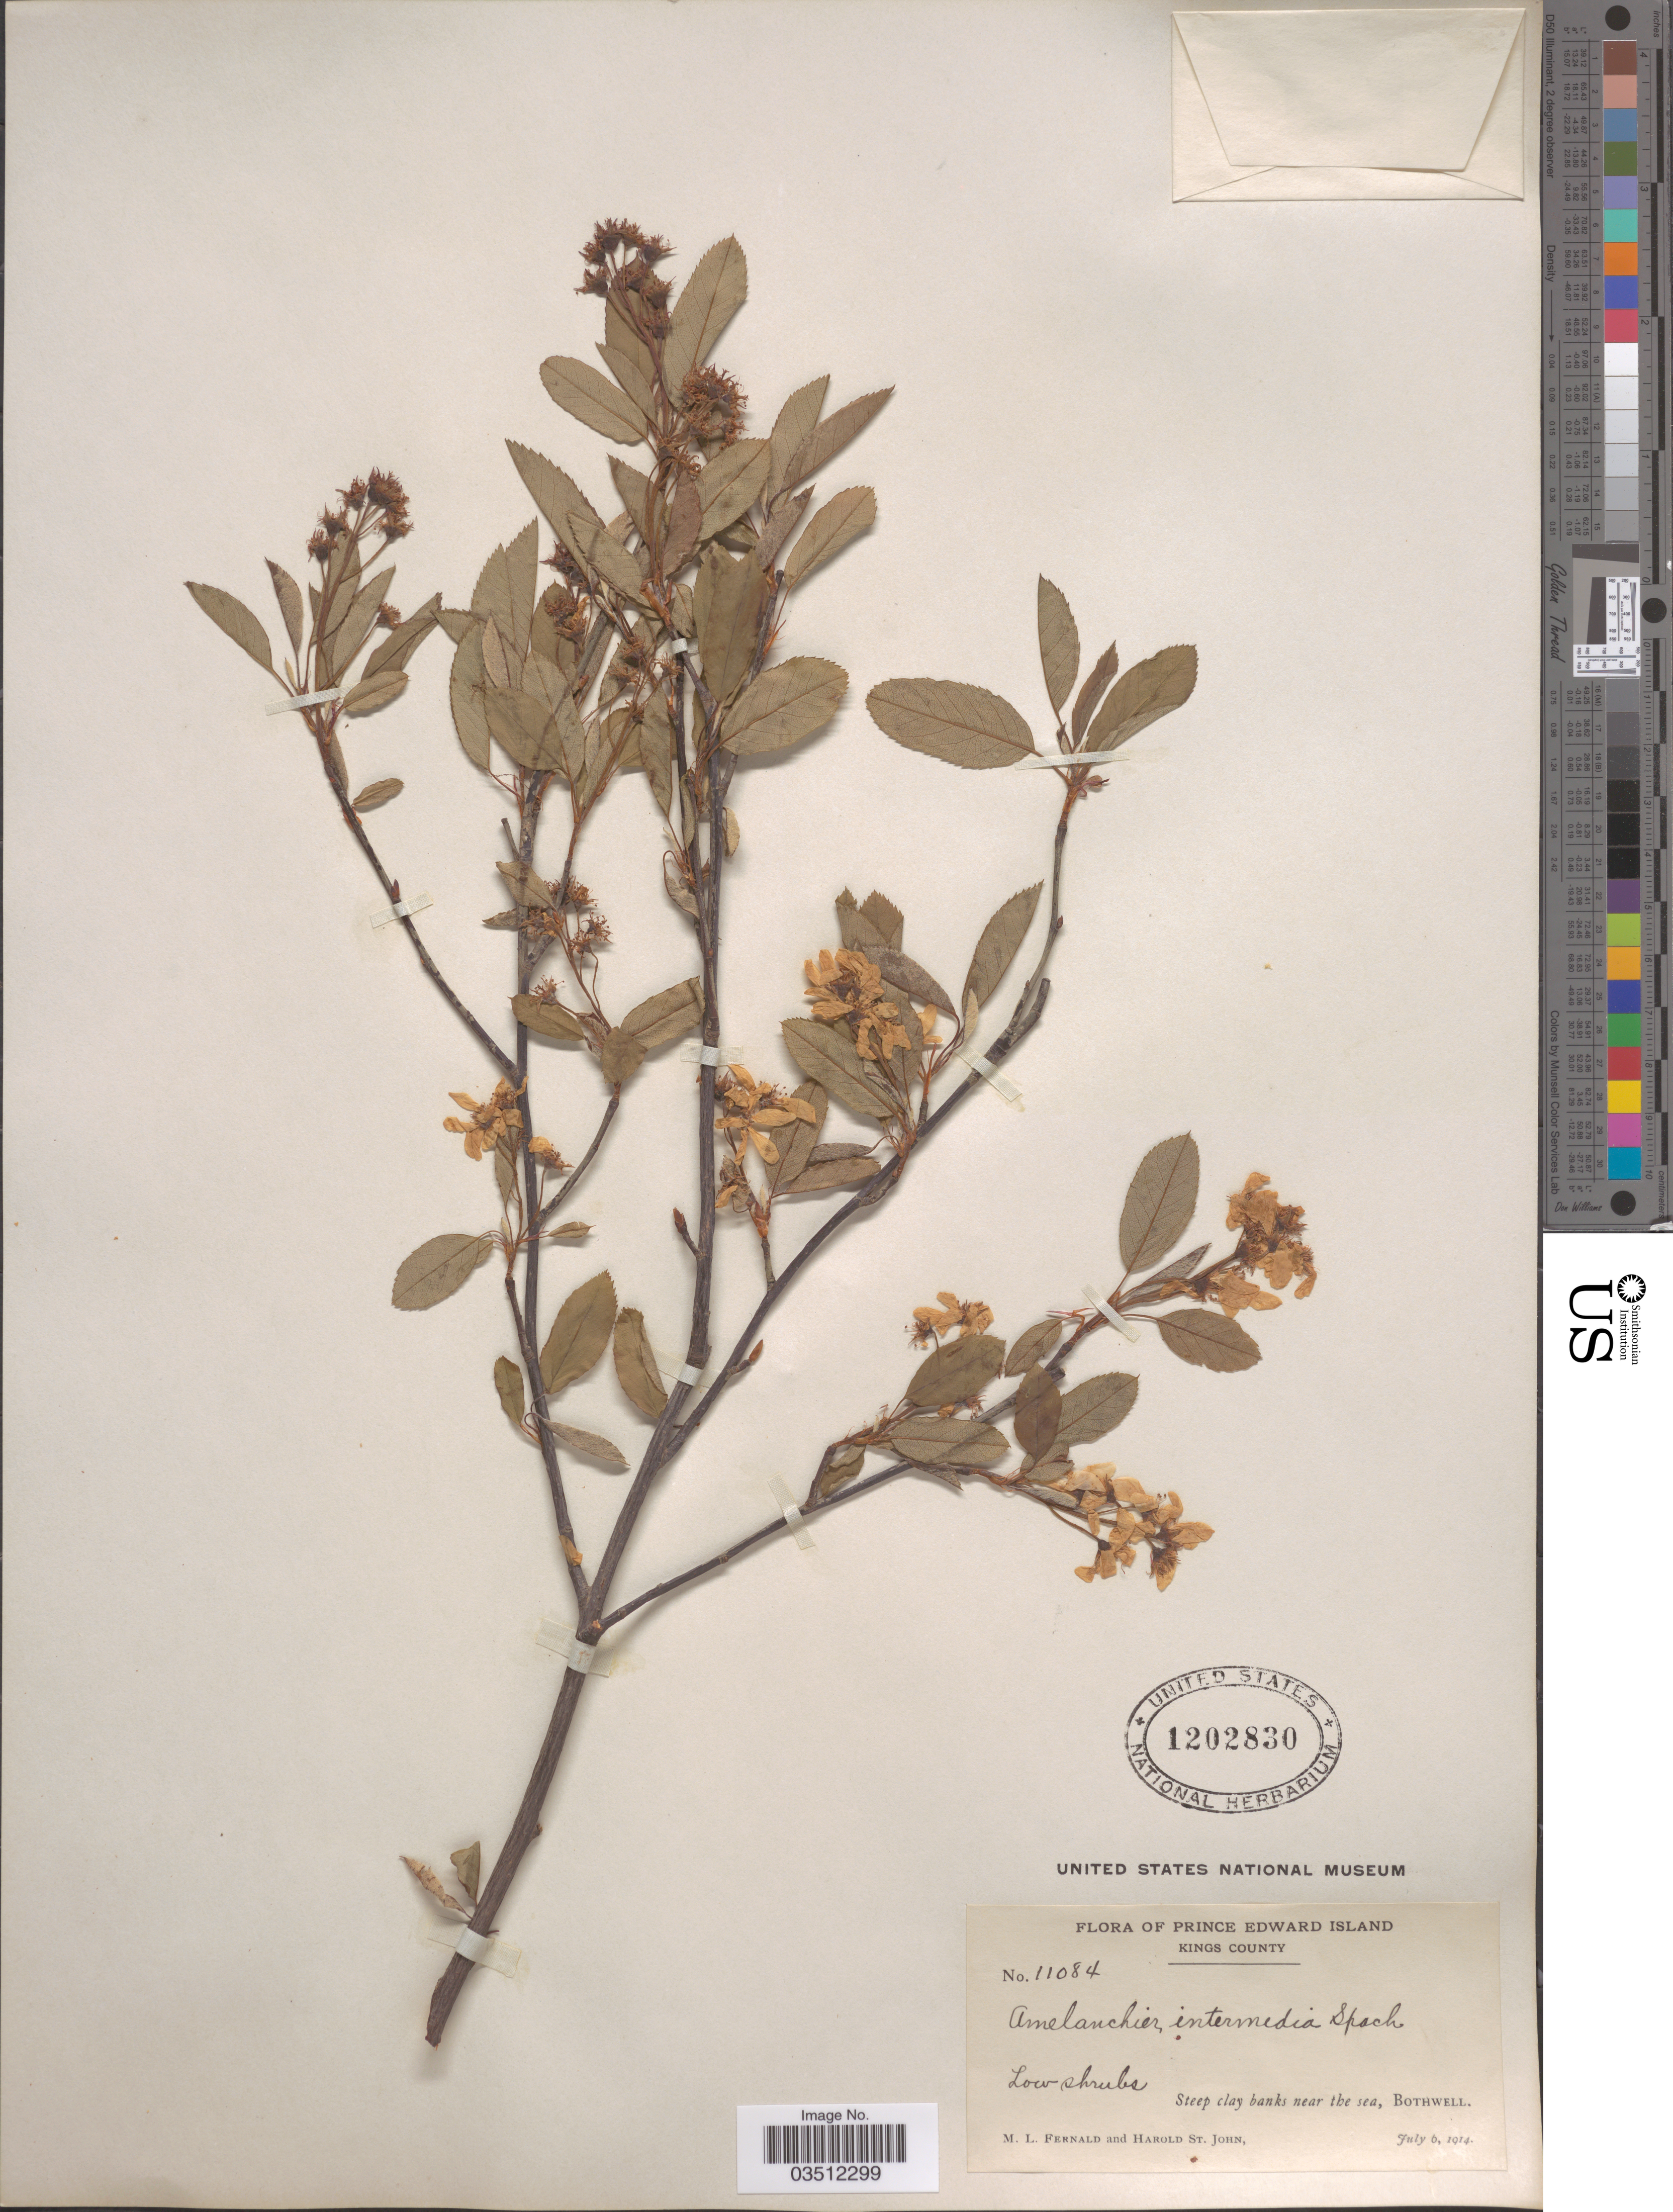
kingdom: Plantae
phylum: Tracheophyta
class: Magnoliopsida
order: Rosales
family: Rosaceae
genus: Amelanchier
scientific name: Amelanchier intermedia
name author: Spach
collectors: M. L. Fernald & H. St. John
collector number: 11084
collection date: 1914-07-06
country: Canada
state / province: Prince Edward Island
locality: Kings County. Bothwell.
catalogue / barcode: US 1202830